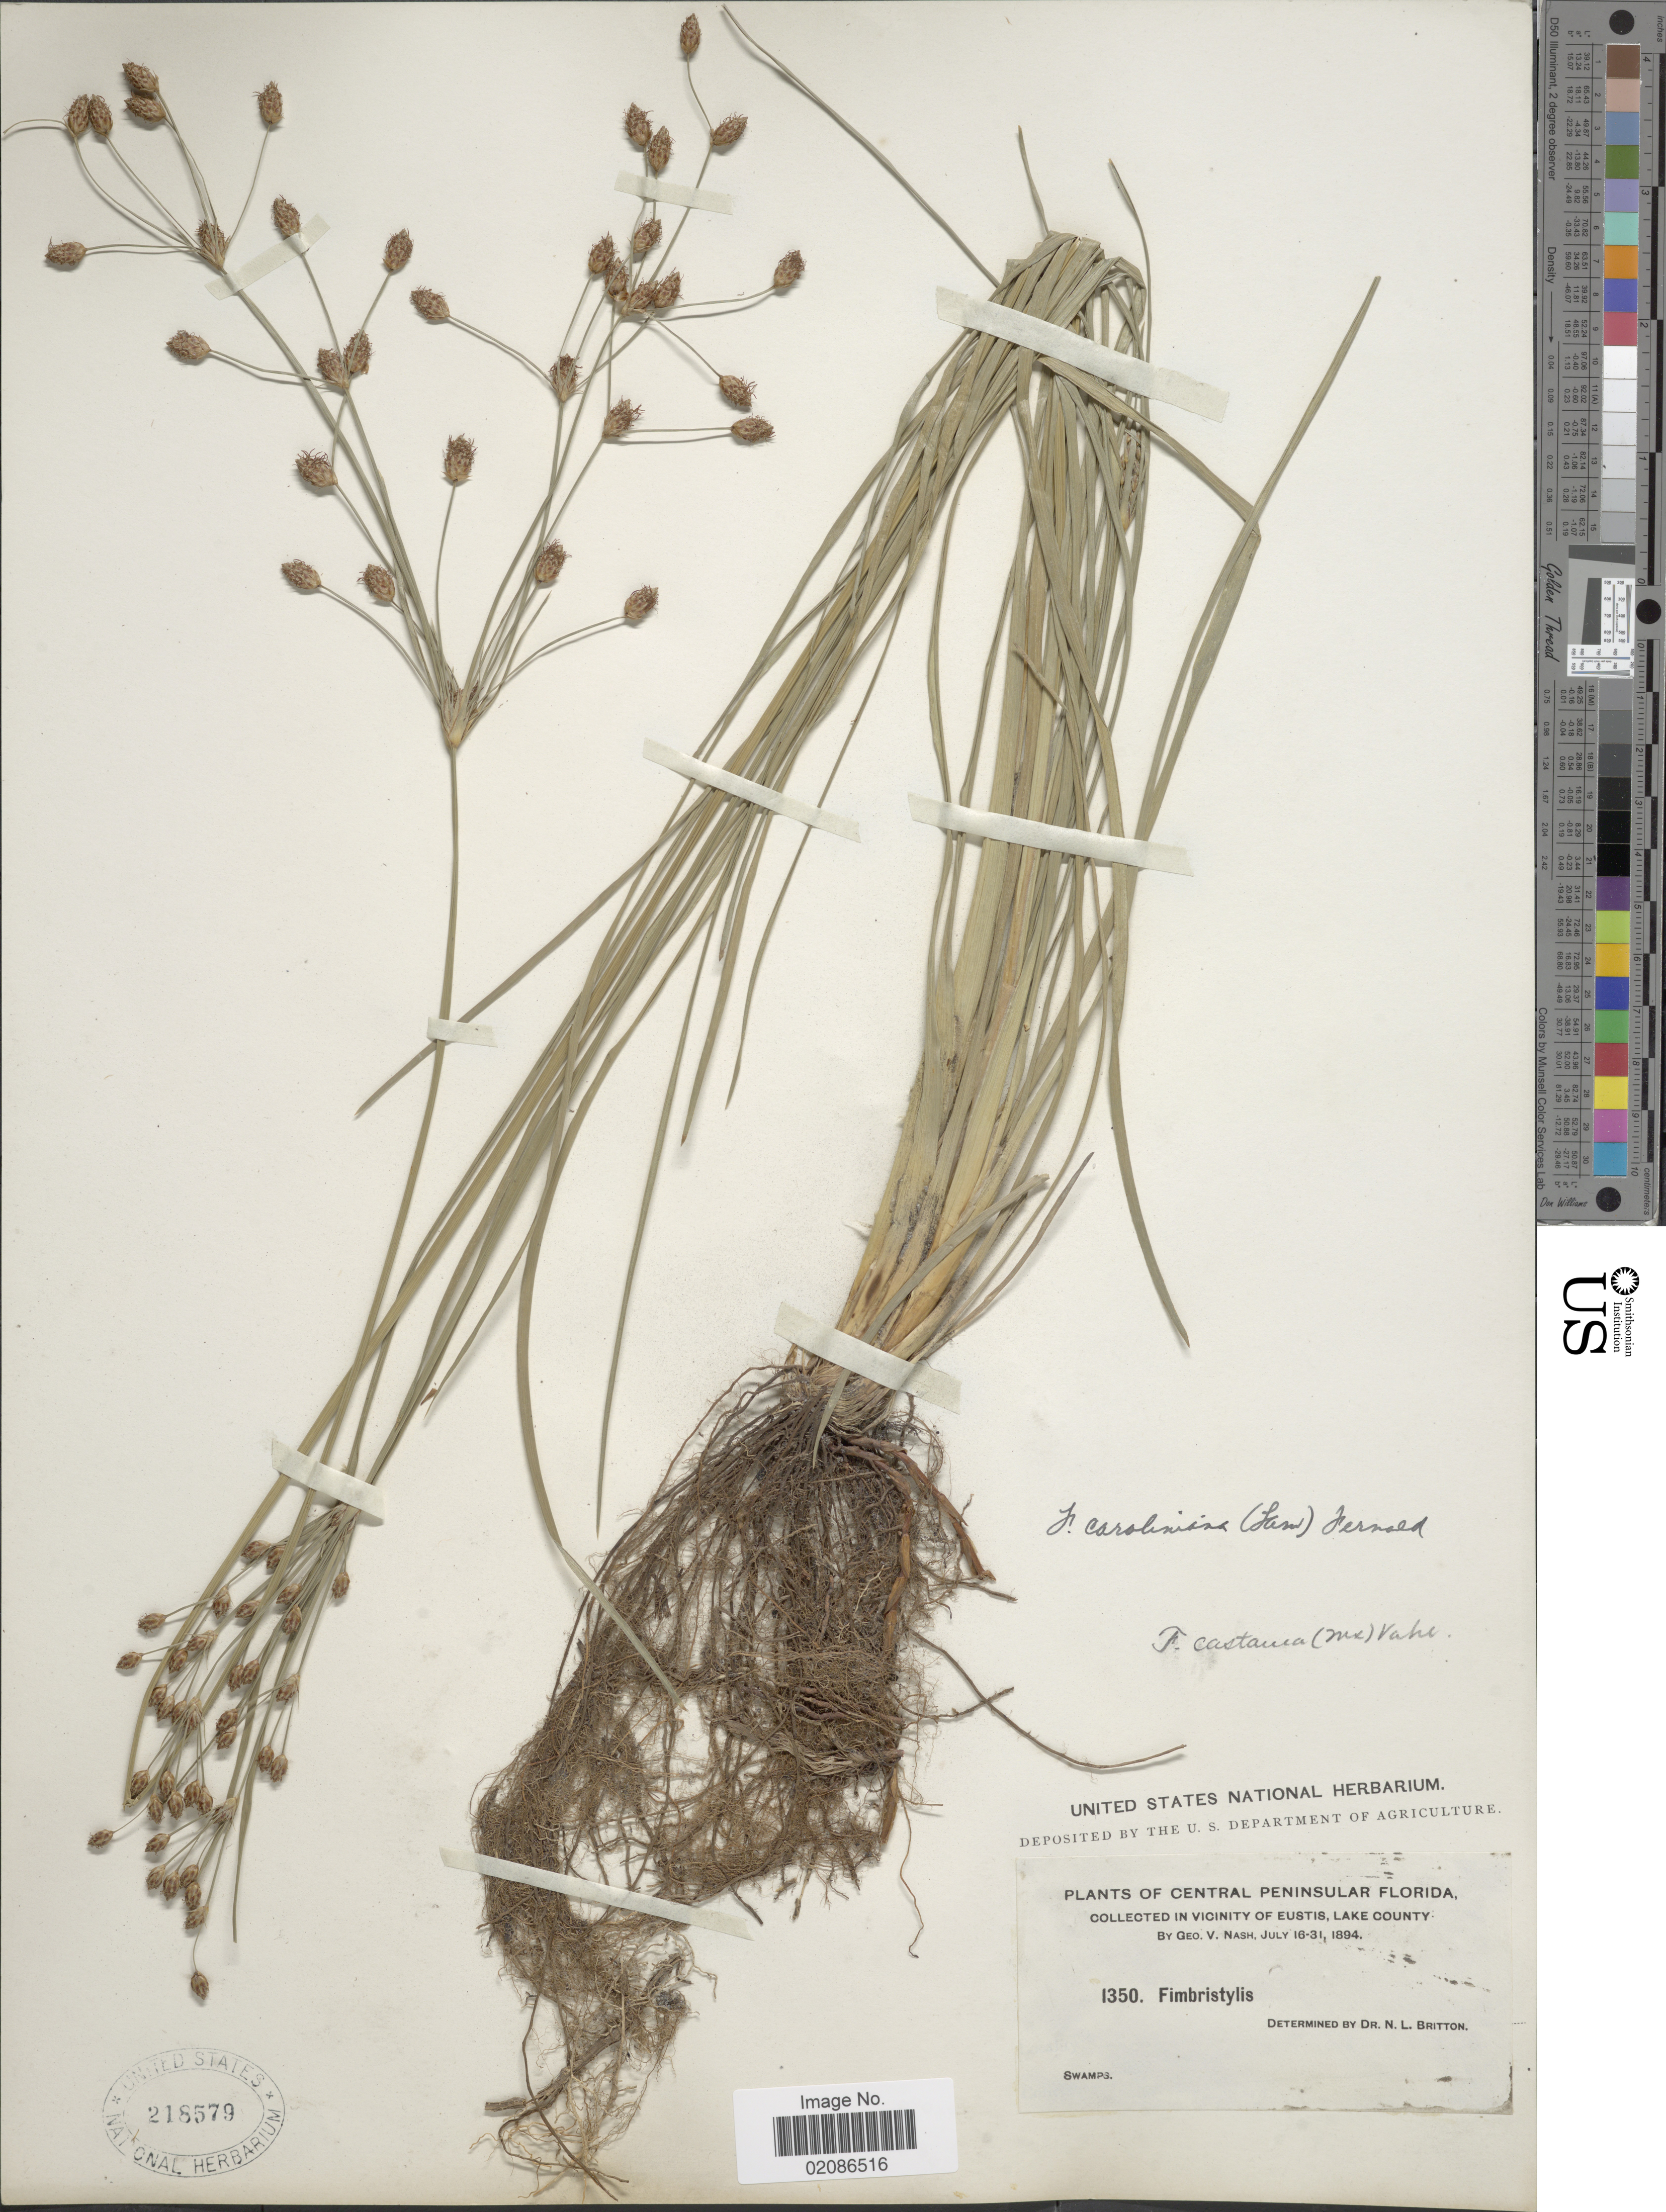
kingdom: Plantae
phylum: Tracheophyta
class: Liliopsida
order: Poales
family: Cyperaceae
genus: Fimbristylis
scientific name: Fimbristylis caroliniana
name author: (Lam.) Fernald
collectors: G. V. Nash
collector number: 1350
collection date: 1894-07-16/1894-07-31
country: United States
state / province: Florida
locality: Central Peninsular Florida, In Vicinity of Eustis, Lake County, Swamps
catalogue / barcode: US 218579